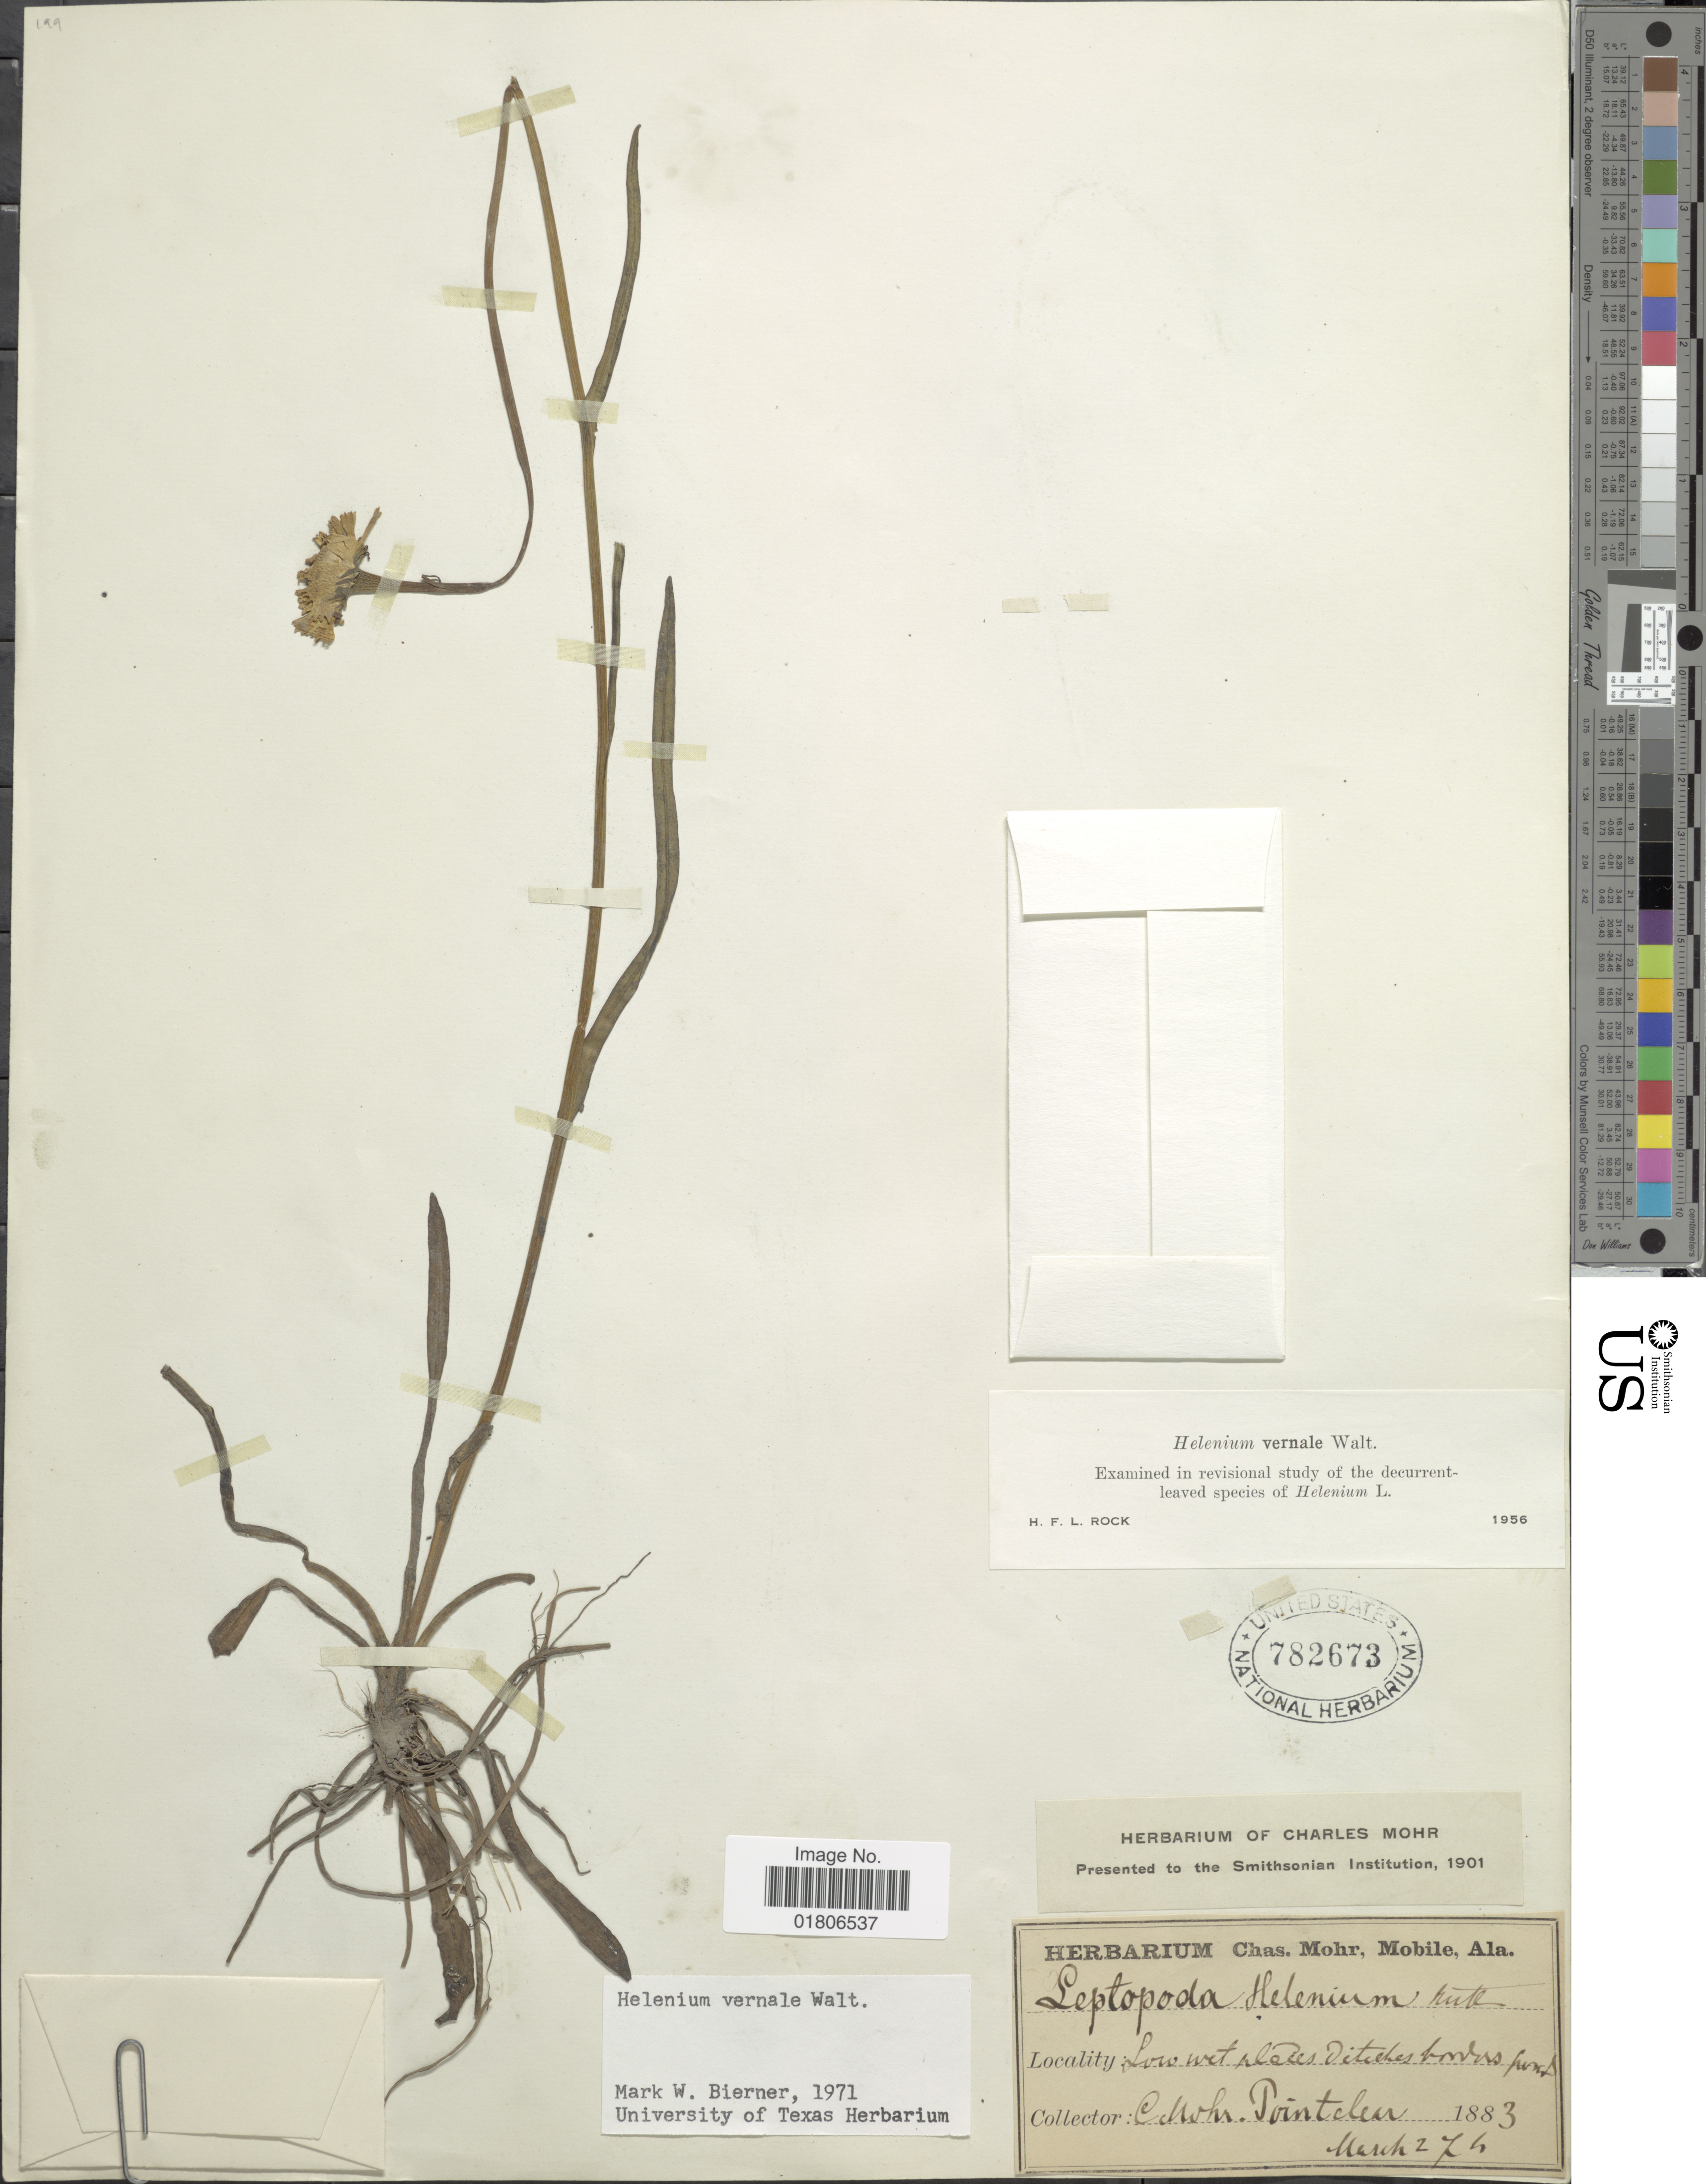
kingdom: Plantae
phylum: Tracheophyta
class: Magnoliopsida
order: Asterales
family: Asteraceae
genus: Helenium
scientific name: Helenium vernale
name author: Walter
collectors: Mohr, C. T. (herbarium)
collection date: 1883-03-27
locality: Cordas Pond. Pointclear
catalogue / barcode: US 782673